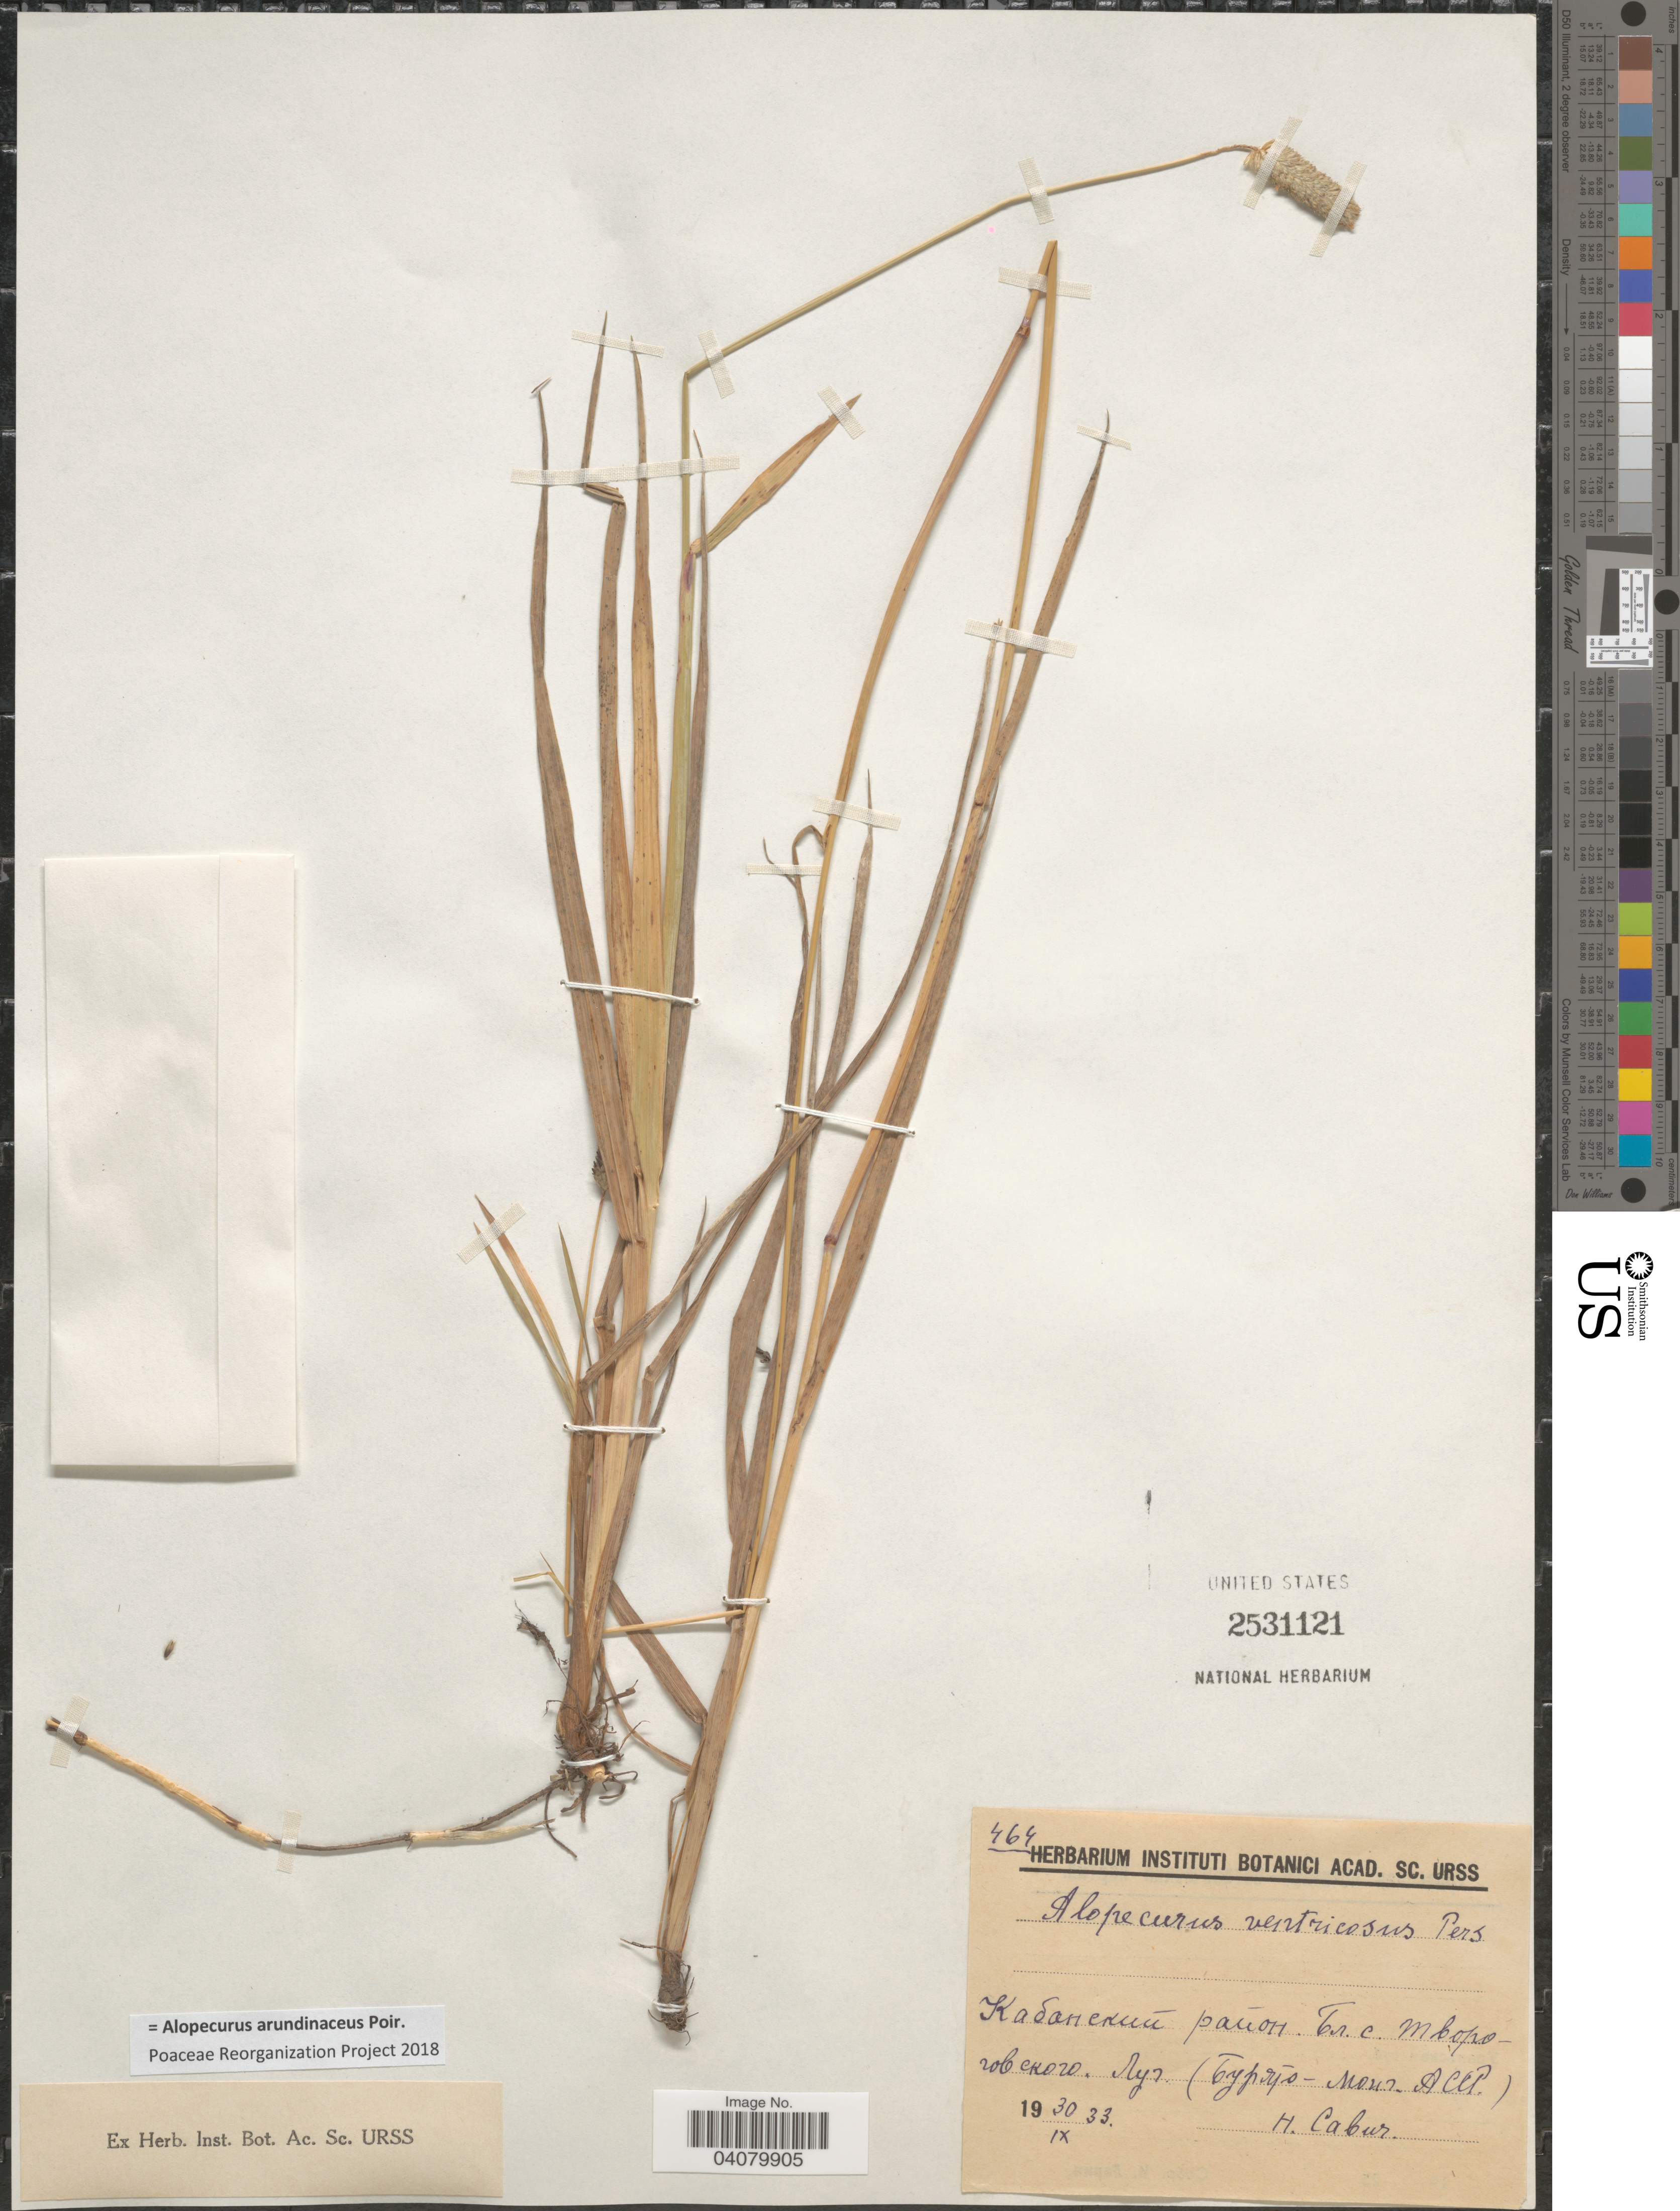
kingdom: Plantae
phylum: Tracheophyta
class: Liliopsida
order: Poales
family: Poaceae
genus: Alopecurus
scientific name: Alopecurus arundinaceus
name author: Poir.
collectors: N. Savich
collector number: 464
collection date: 1933-11-30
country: Russian Federation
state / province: Buryatia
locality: District Kabanskiy, near village Tvorogovo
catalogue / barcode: US 2531121